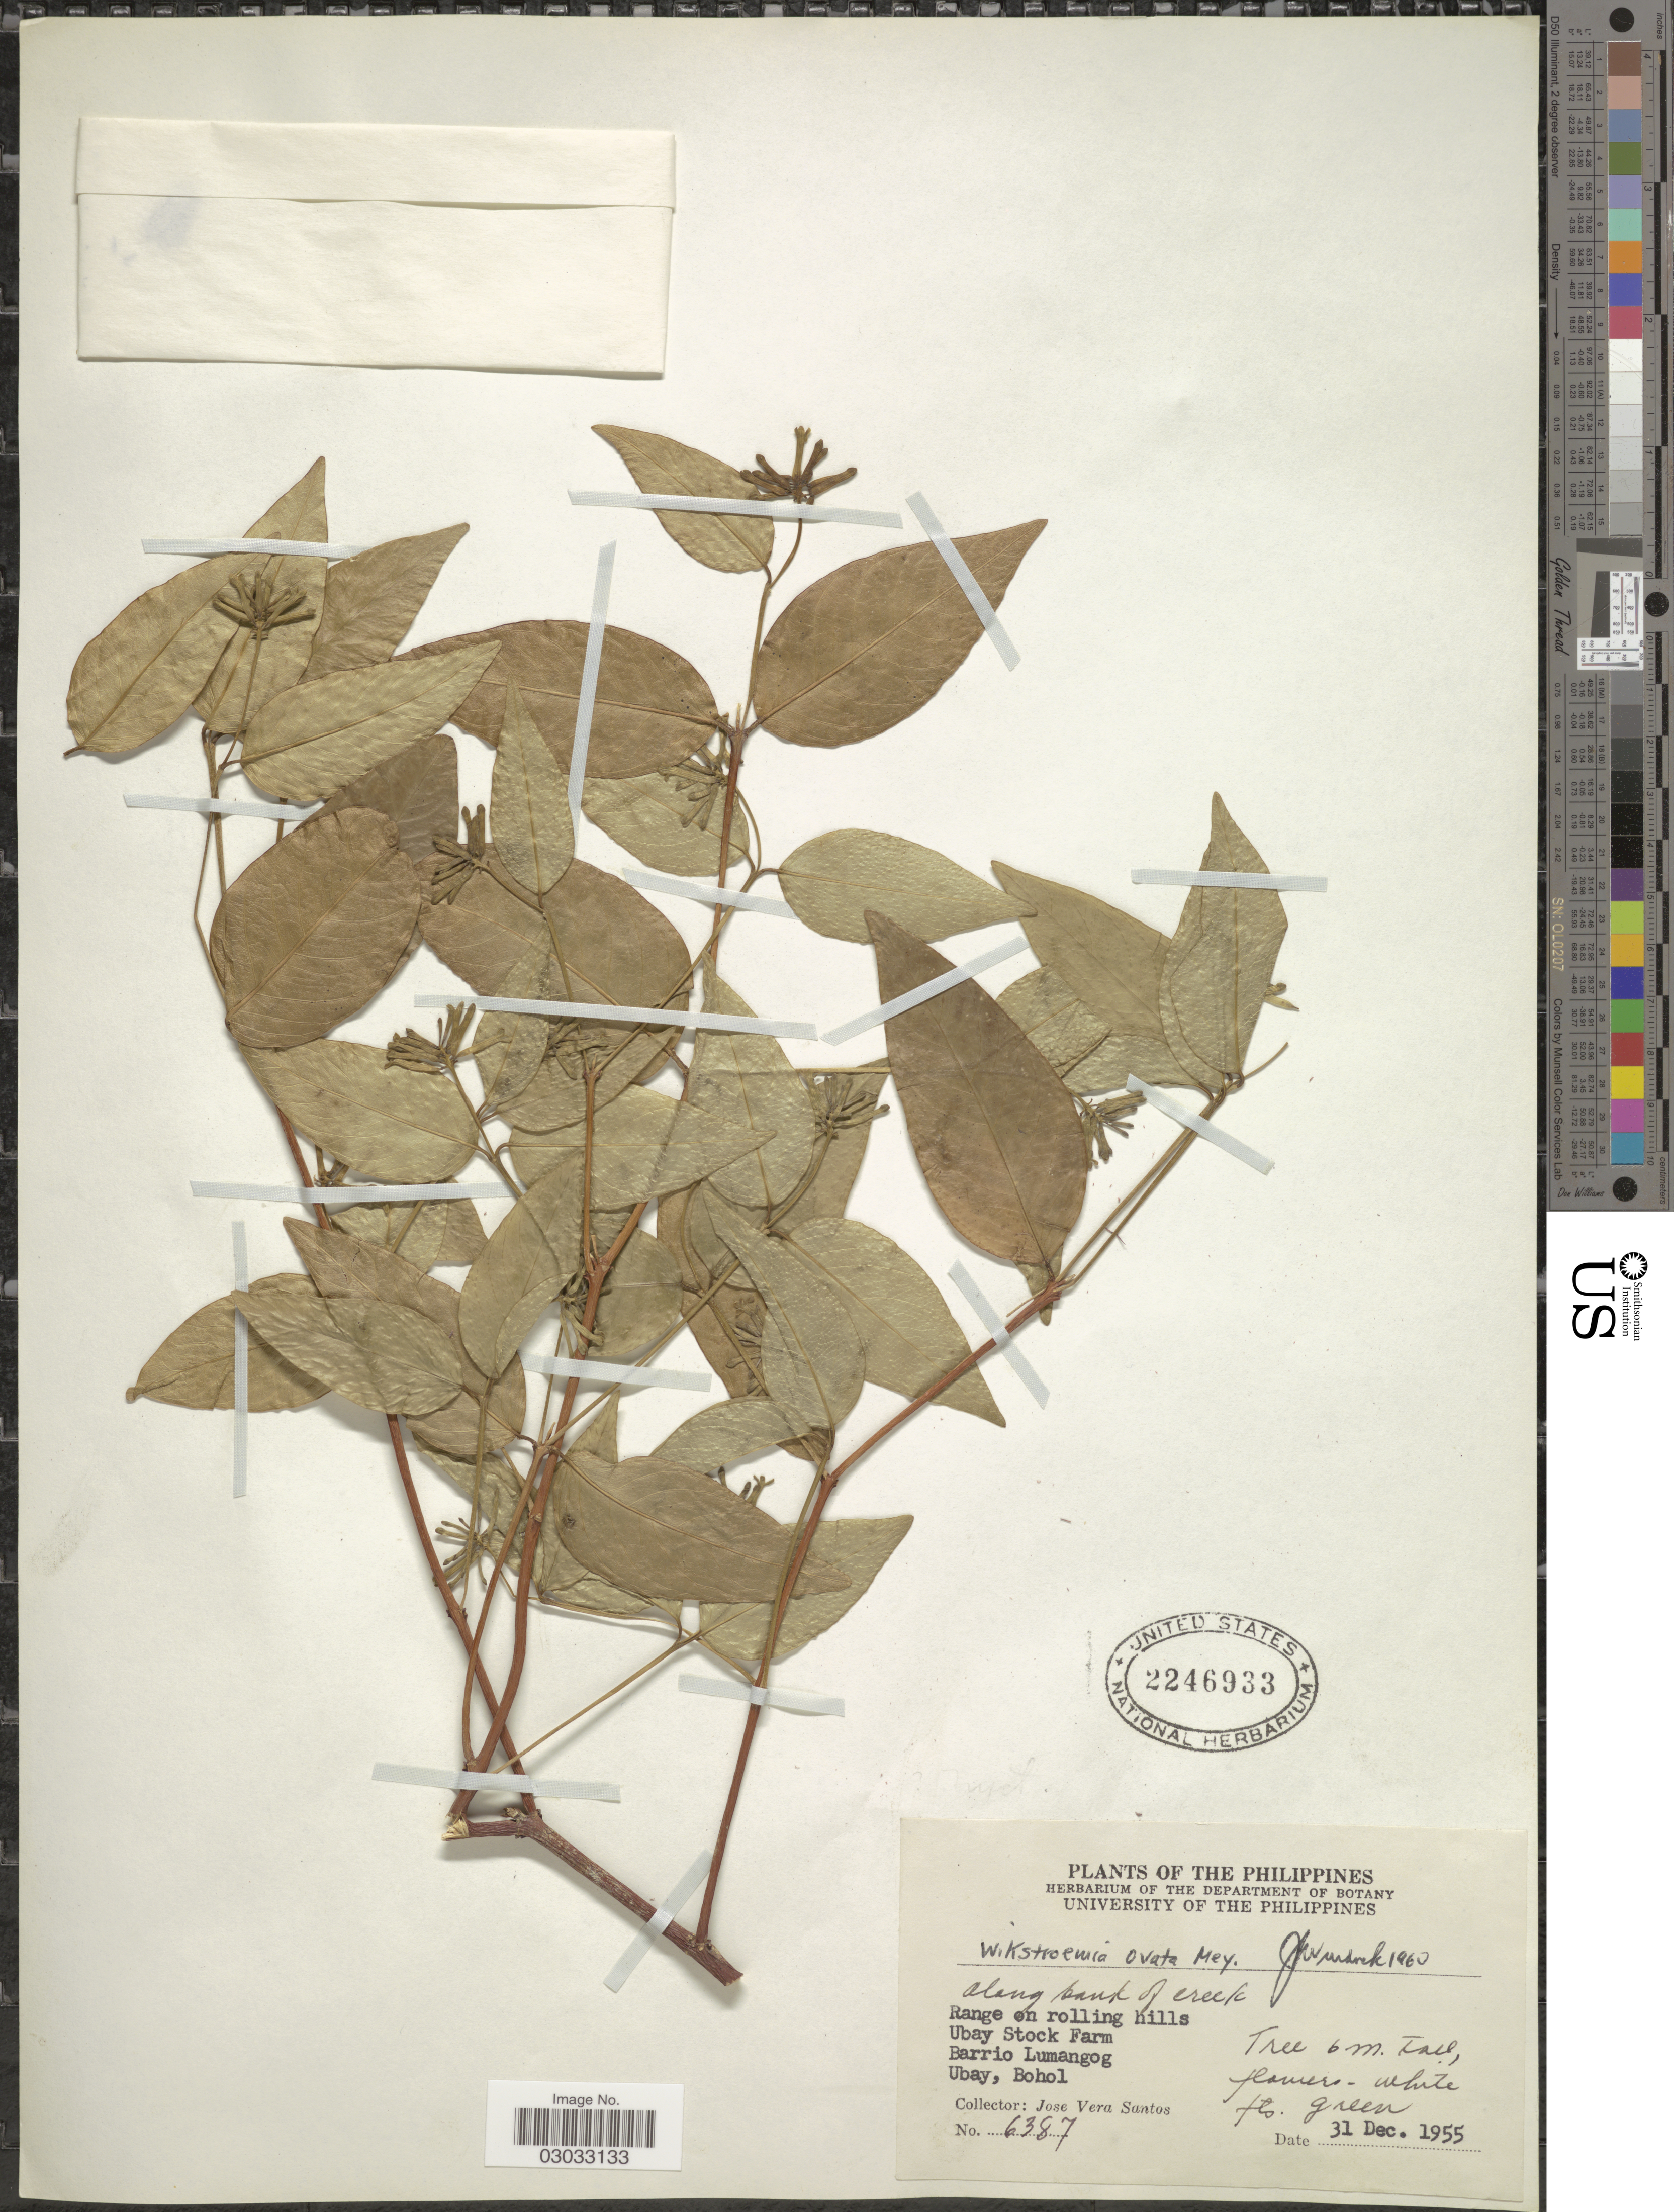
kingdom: Plantae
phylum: Tracheophyta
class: Magnoliopsida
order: Malvales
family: Thymelaeaceae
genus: Wikstroemia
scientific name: Wikstroemia ovata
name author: C.A. Mey.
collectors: J. Vera Santos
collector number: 6387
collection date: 1955-12-31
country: Philippines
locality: Ubay Stock Farm, Barrio Lumangog, Ubay, Bohol.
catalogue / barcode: US 2246933